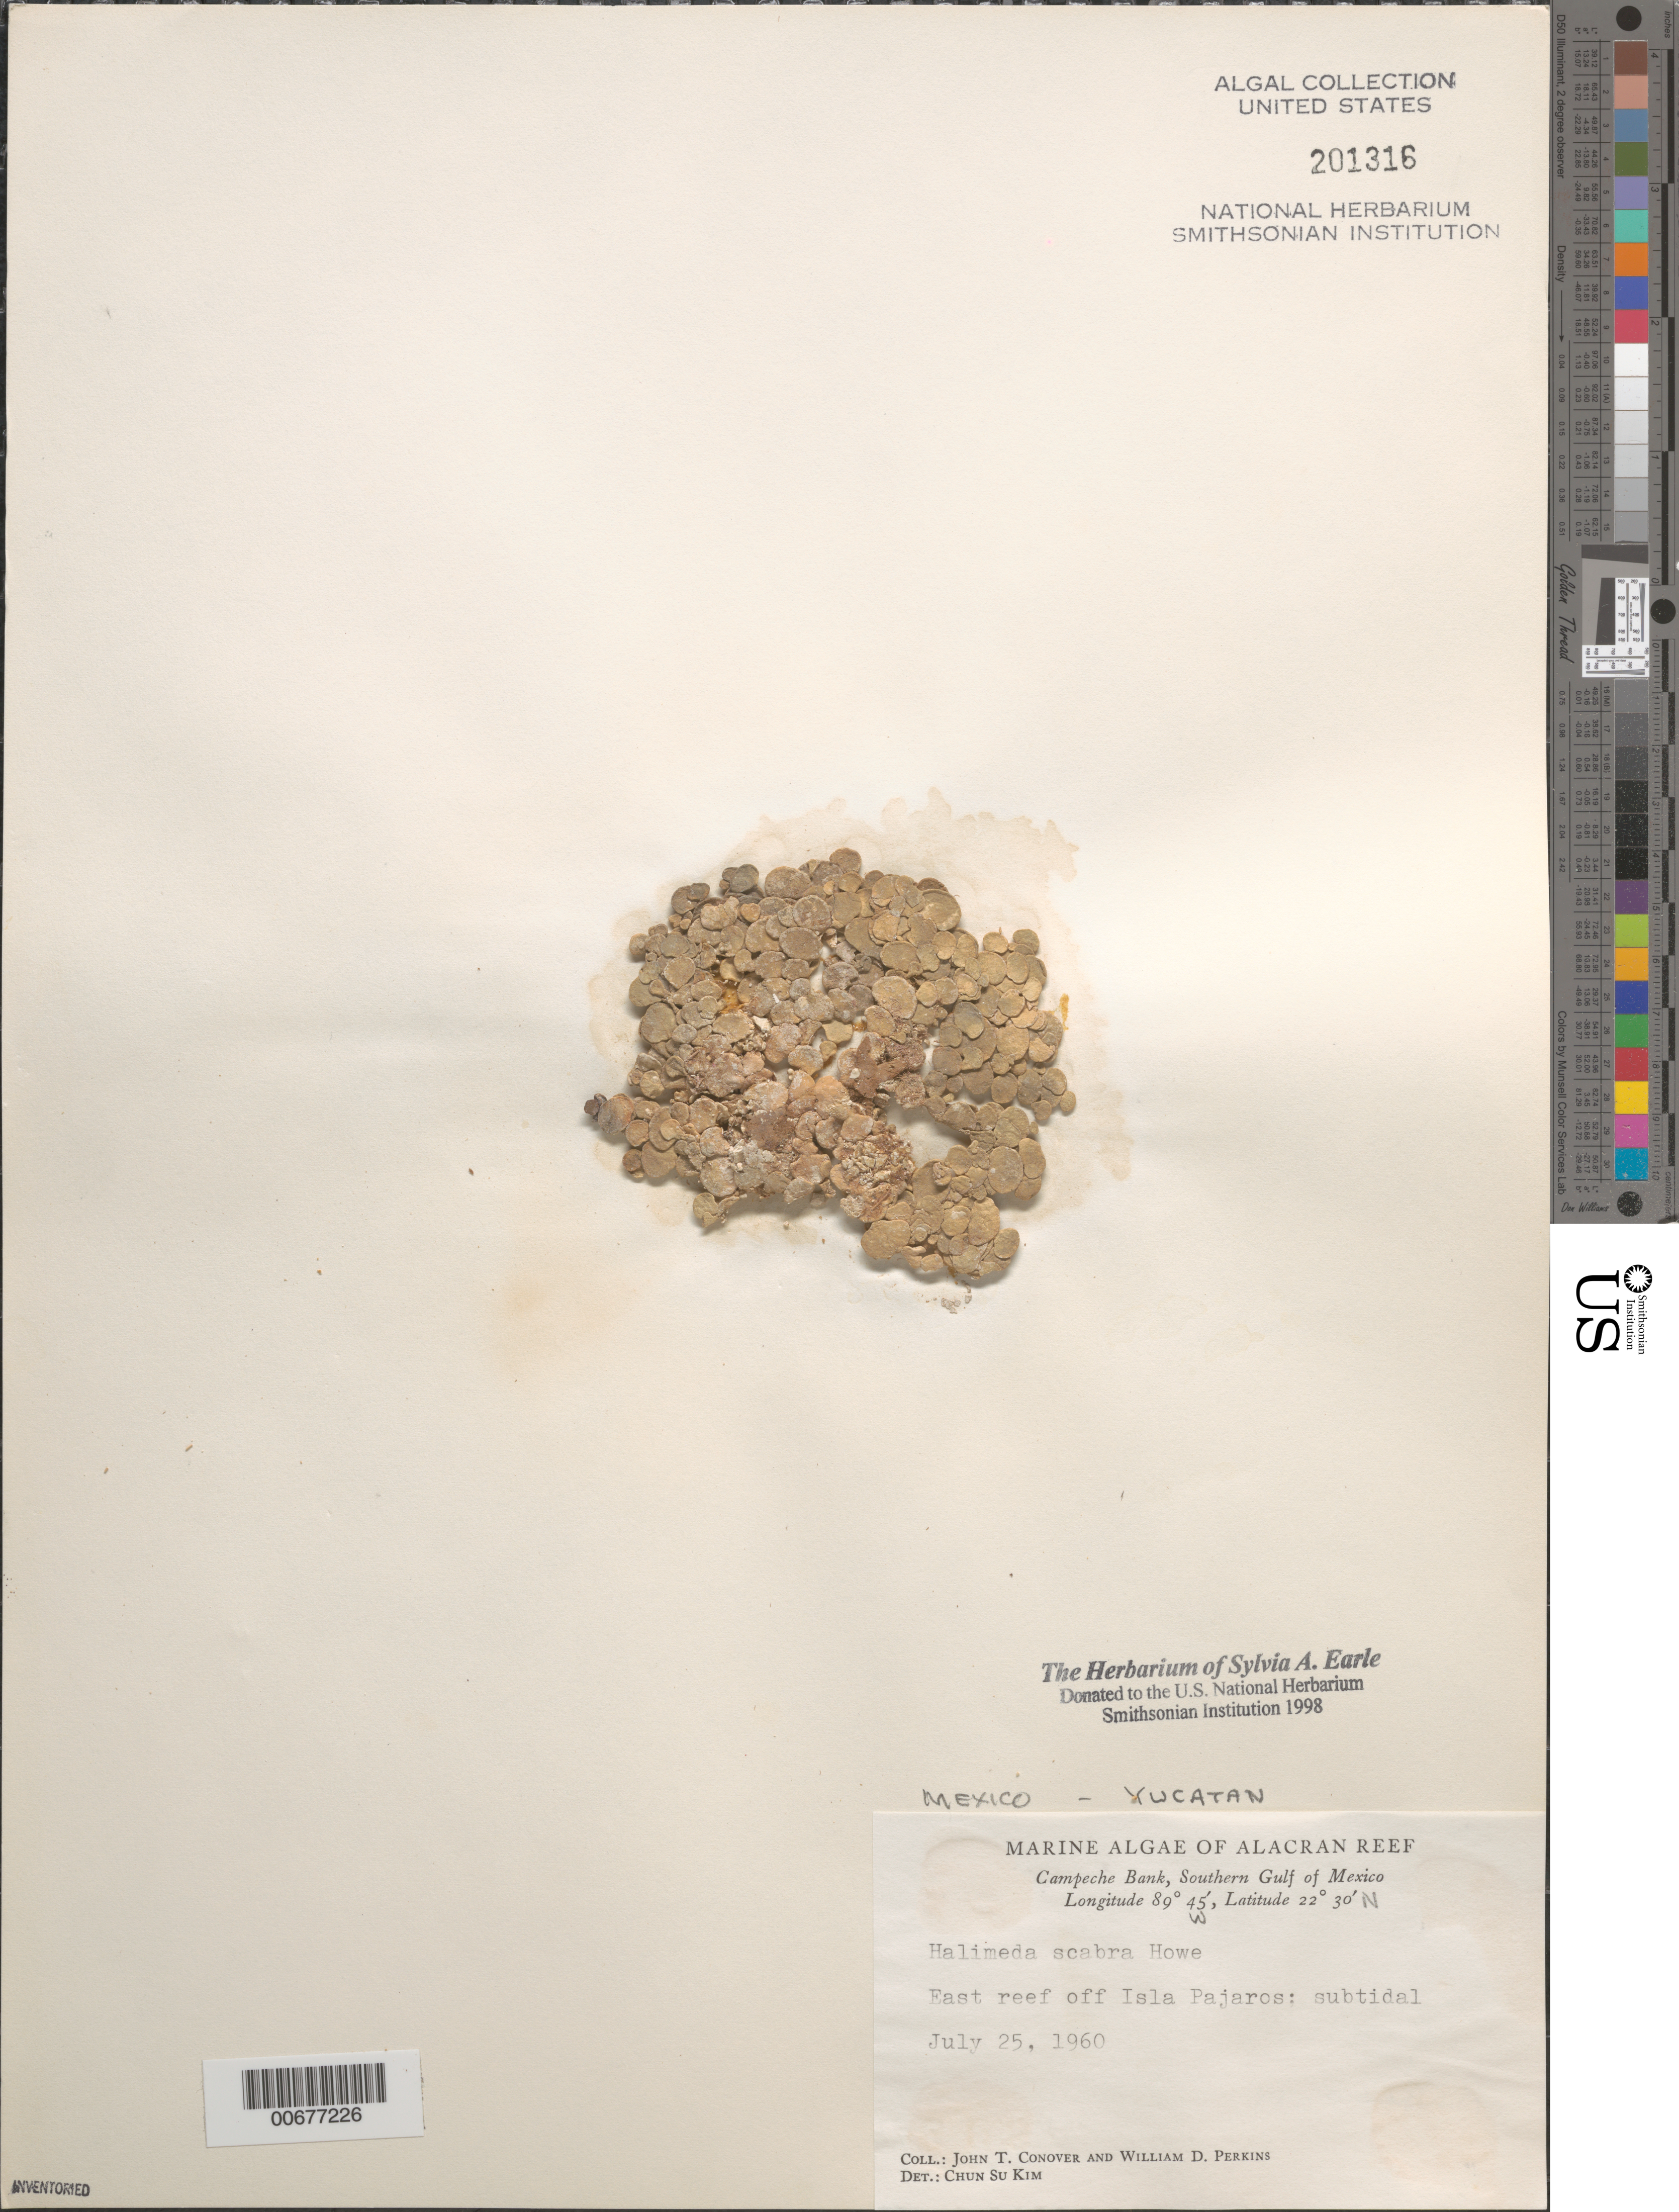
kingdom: Plantae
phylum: Chlorophyta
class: Ulvophyceae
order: Bryopsidales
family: Halimedaceae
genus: Halimeda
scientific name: Halimeda scabra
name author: M. Howe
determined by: Kim, Chun Su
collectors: J. T. Conover & W. D. Perkins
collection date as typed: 25 Jul 1960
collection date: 1960-07-25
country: Mexico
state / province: Yucatan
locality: Alacran Reef, reef east of Isla Pajaros, Campeche Bank, southern Gulf of Mexico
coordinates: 22 30' N, 89 45' W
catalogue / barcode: US 201316